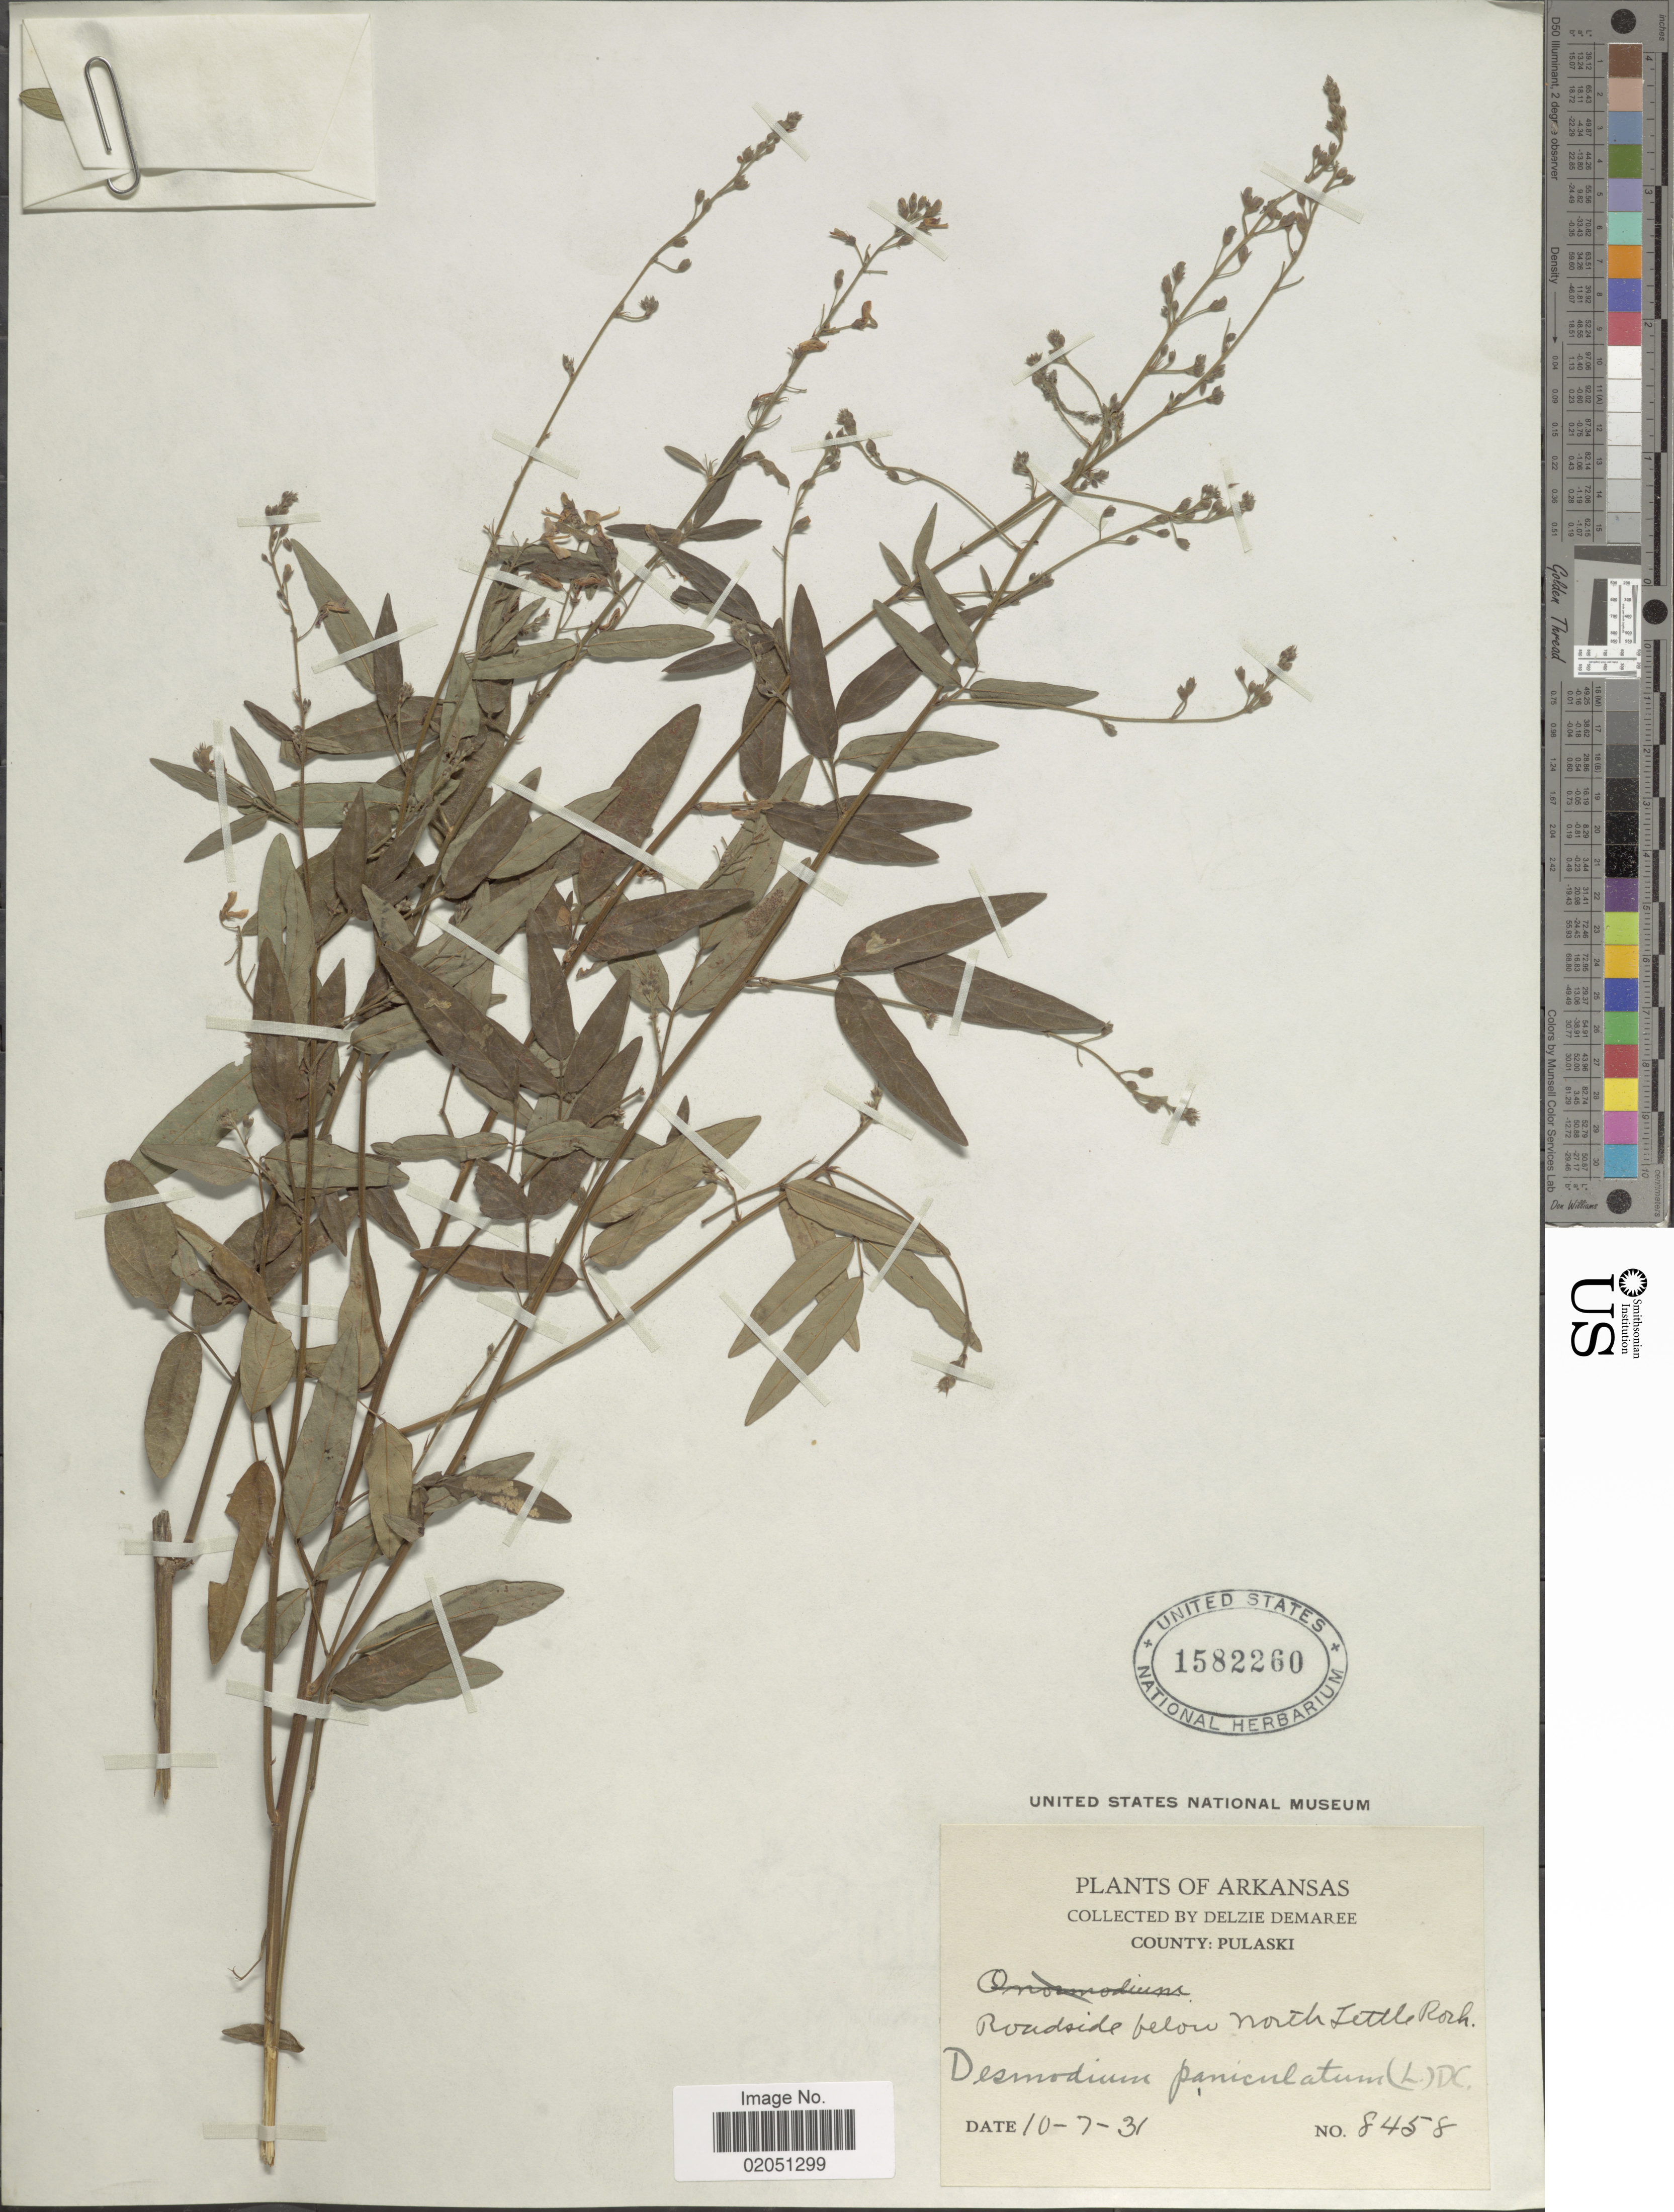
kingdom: Plantae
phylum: Tracheophyta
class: Magnoliopsida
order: Fabales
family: Fabaceae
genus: Desmodium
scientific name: Desmodium paniculatum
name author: (L.) DC.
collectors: D. Demaree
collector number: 8458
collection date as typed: Transcribed d/m/y: 7/10/31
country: United States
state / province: Arkansas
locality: County: Pulaski, Roadside below North Little Rock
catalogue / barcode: US 1582260